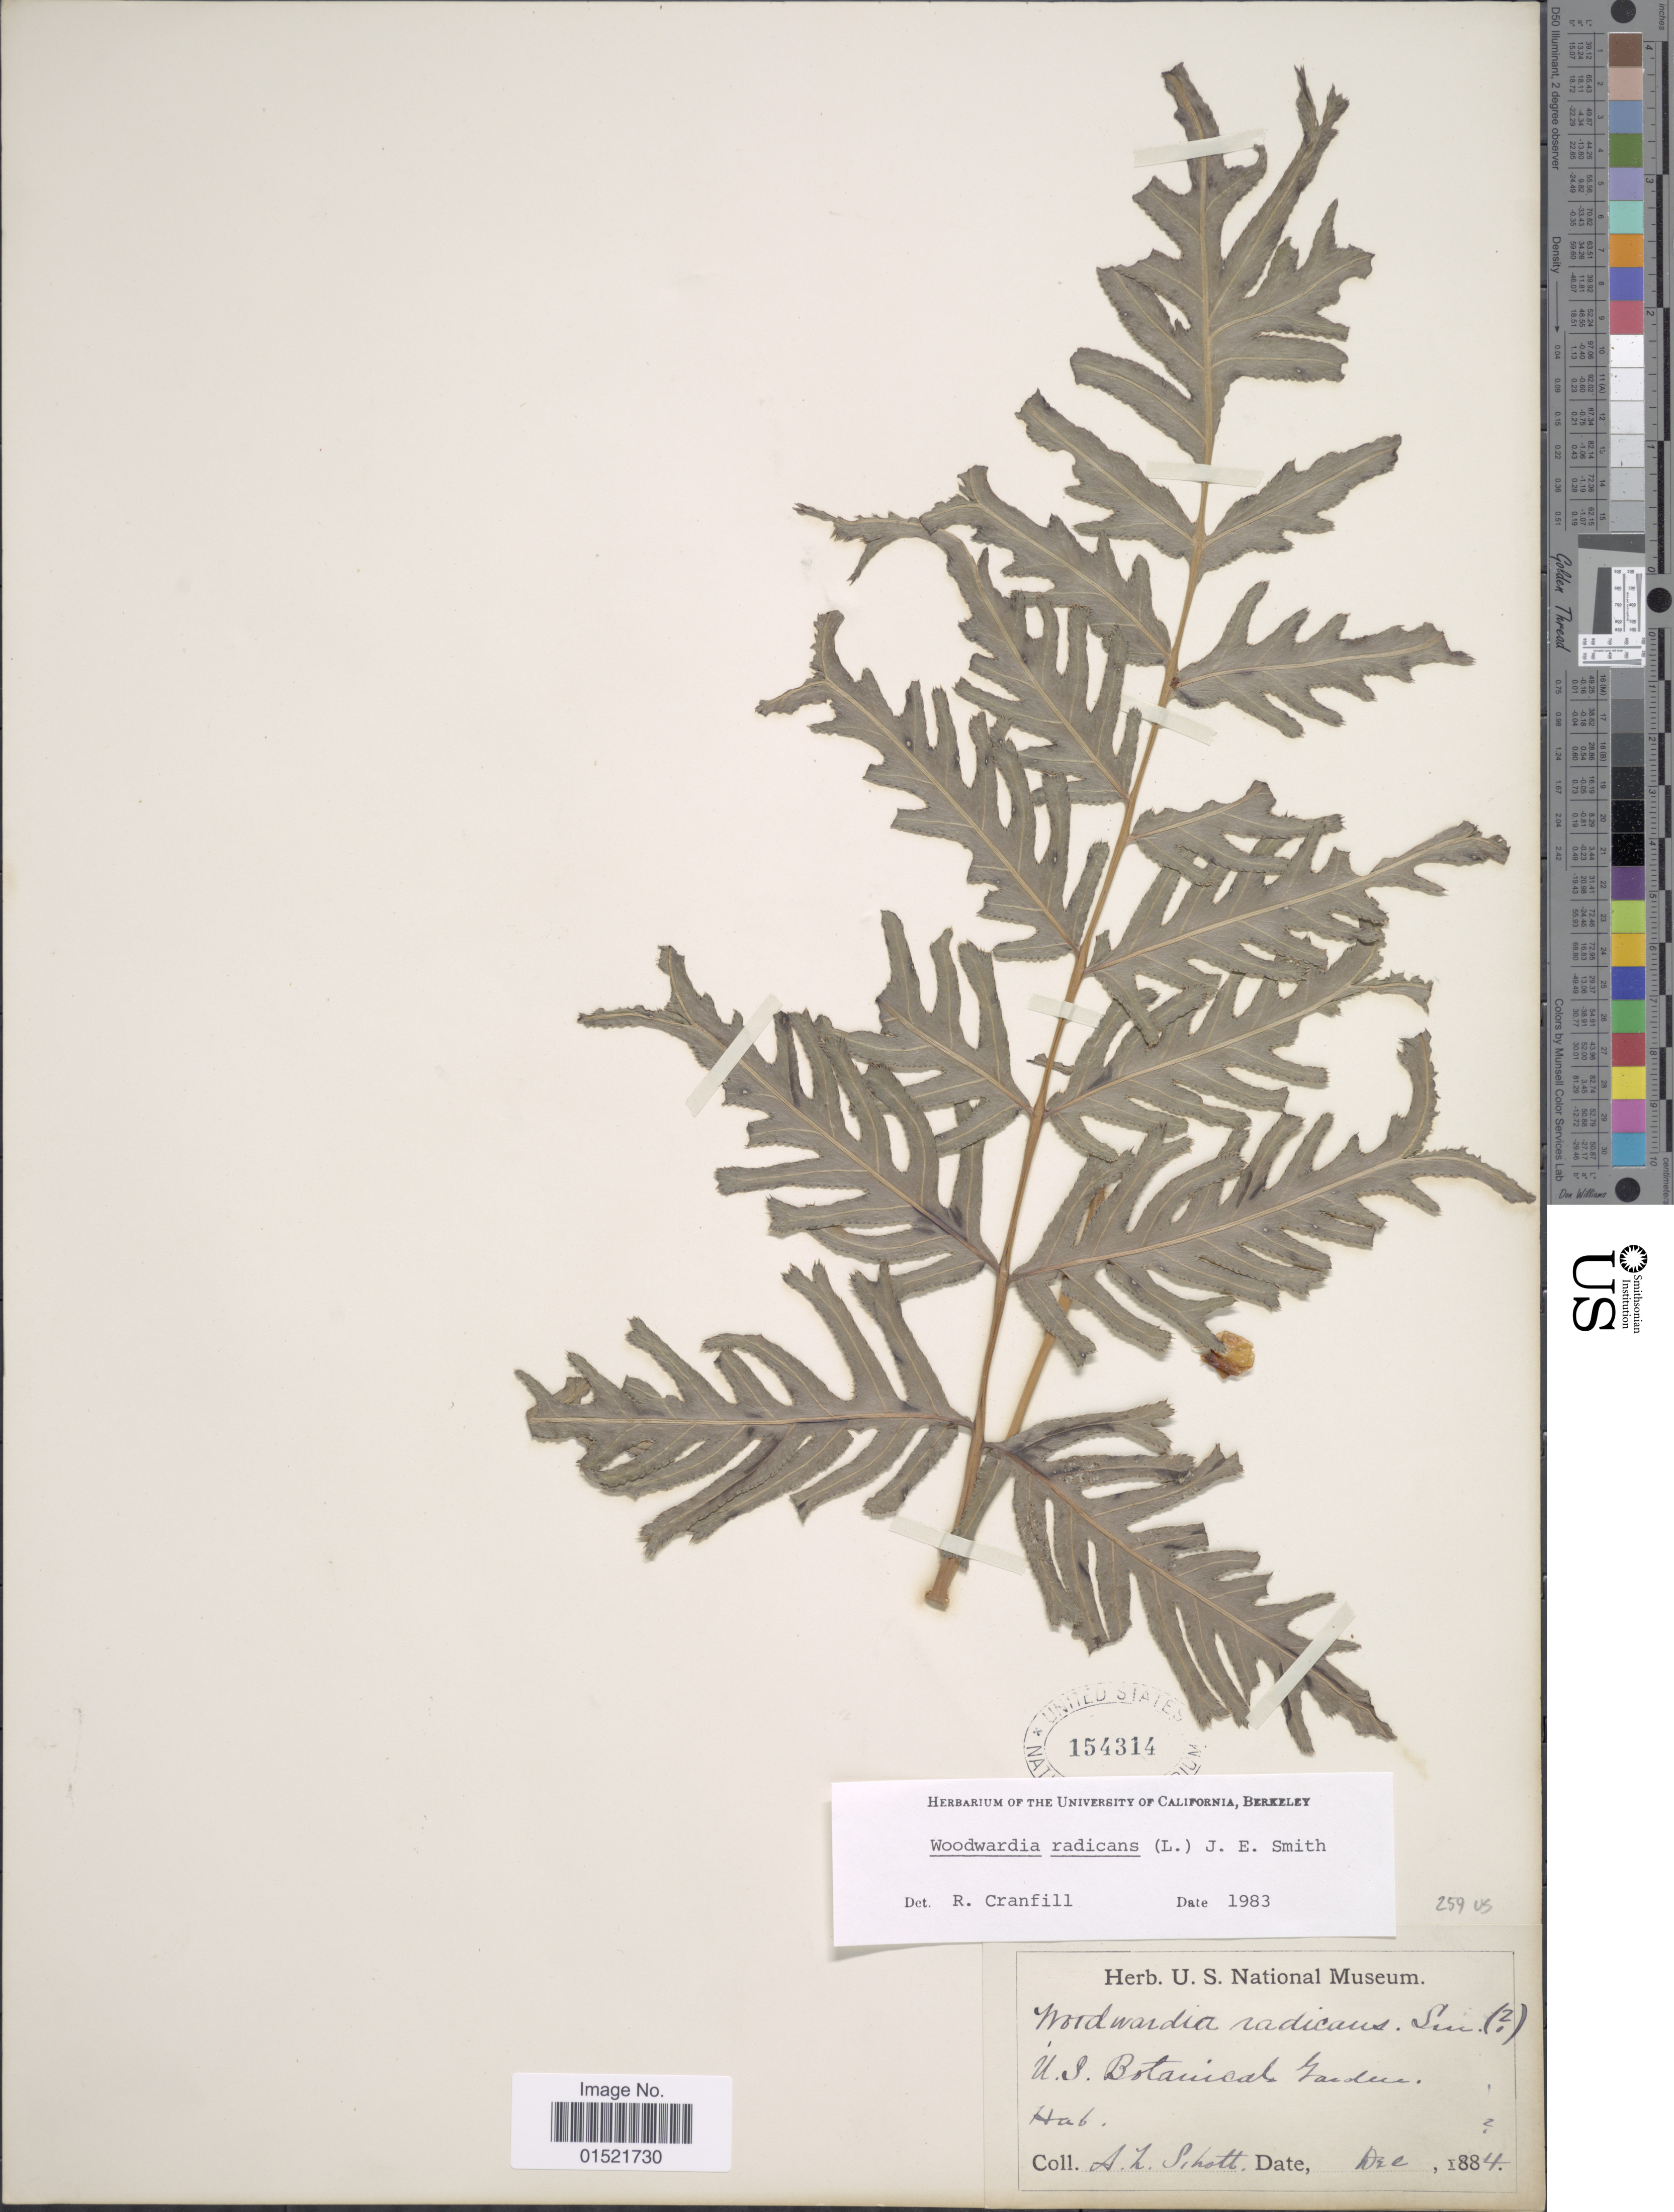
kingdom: Plantae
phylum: Tracheophyta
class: Polypodiopsida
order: Polypodiales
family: Blechnaceae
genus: Woodwardia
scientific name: Woodwardia radicans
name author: (L.) Sm.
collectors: A. L. Schott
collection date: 1884-12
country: United States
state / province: District of Columbia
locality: U.S. Botanical Garden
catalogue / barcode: US 154314